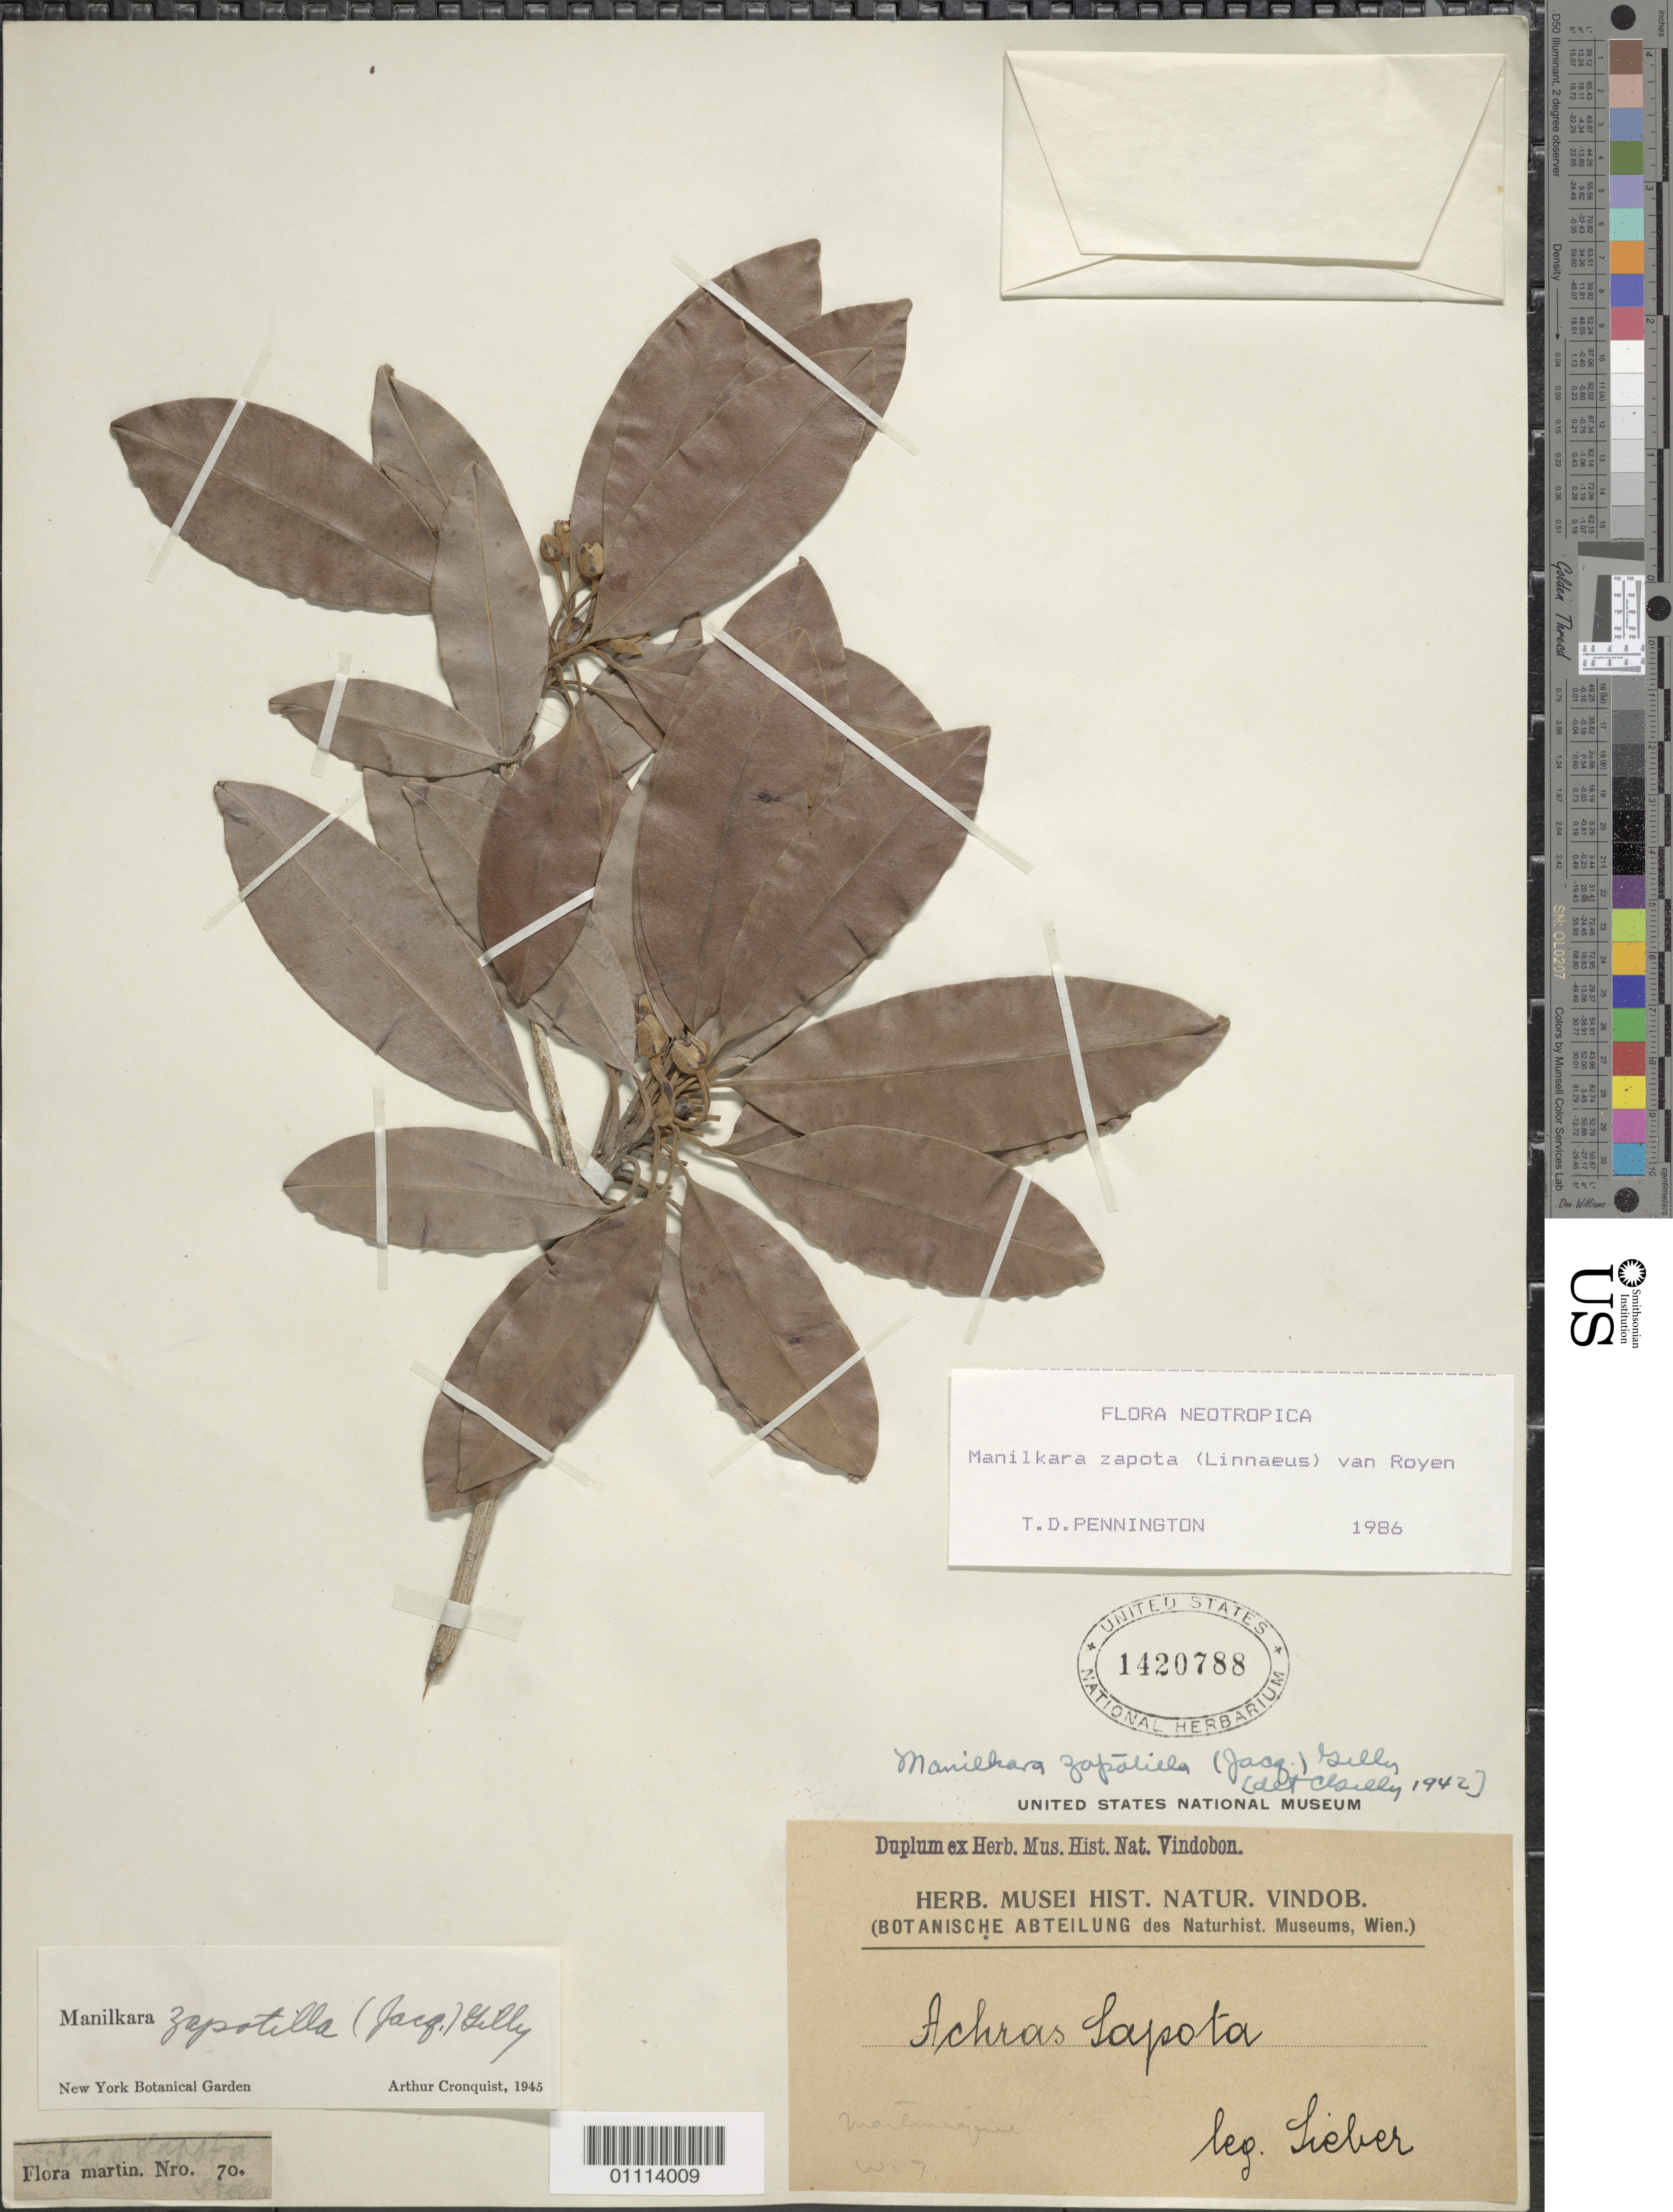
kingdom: Plantae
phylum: Tracheophyta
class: Magnoliopsida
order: Ericales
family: Sapotaceae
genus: Manilkara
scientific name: Manilkara zapotilla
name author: (Jacq.) Gilly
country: Martinique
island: Martinique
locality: Martinique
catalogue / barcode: US 1420788